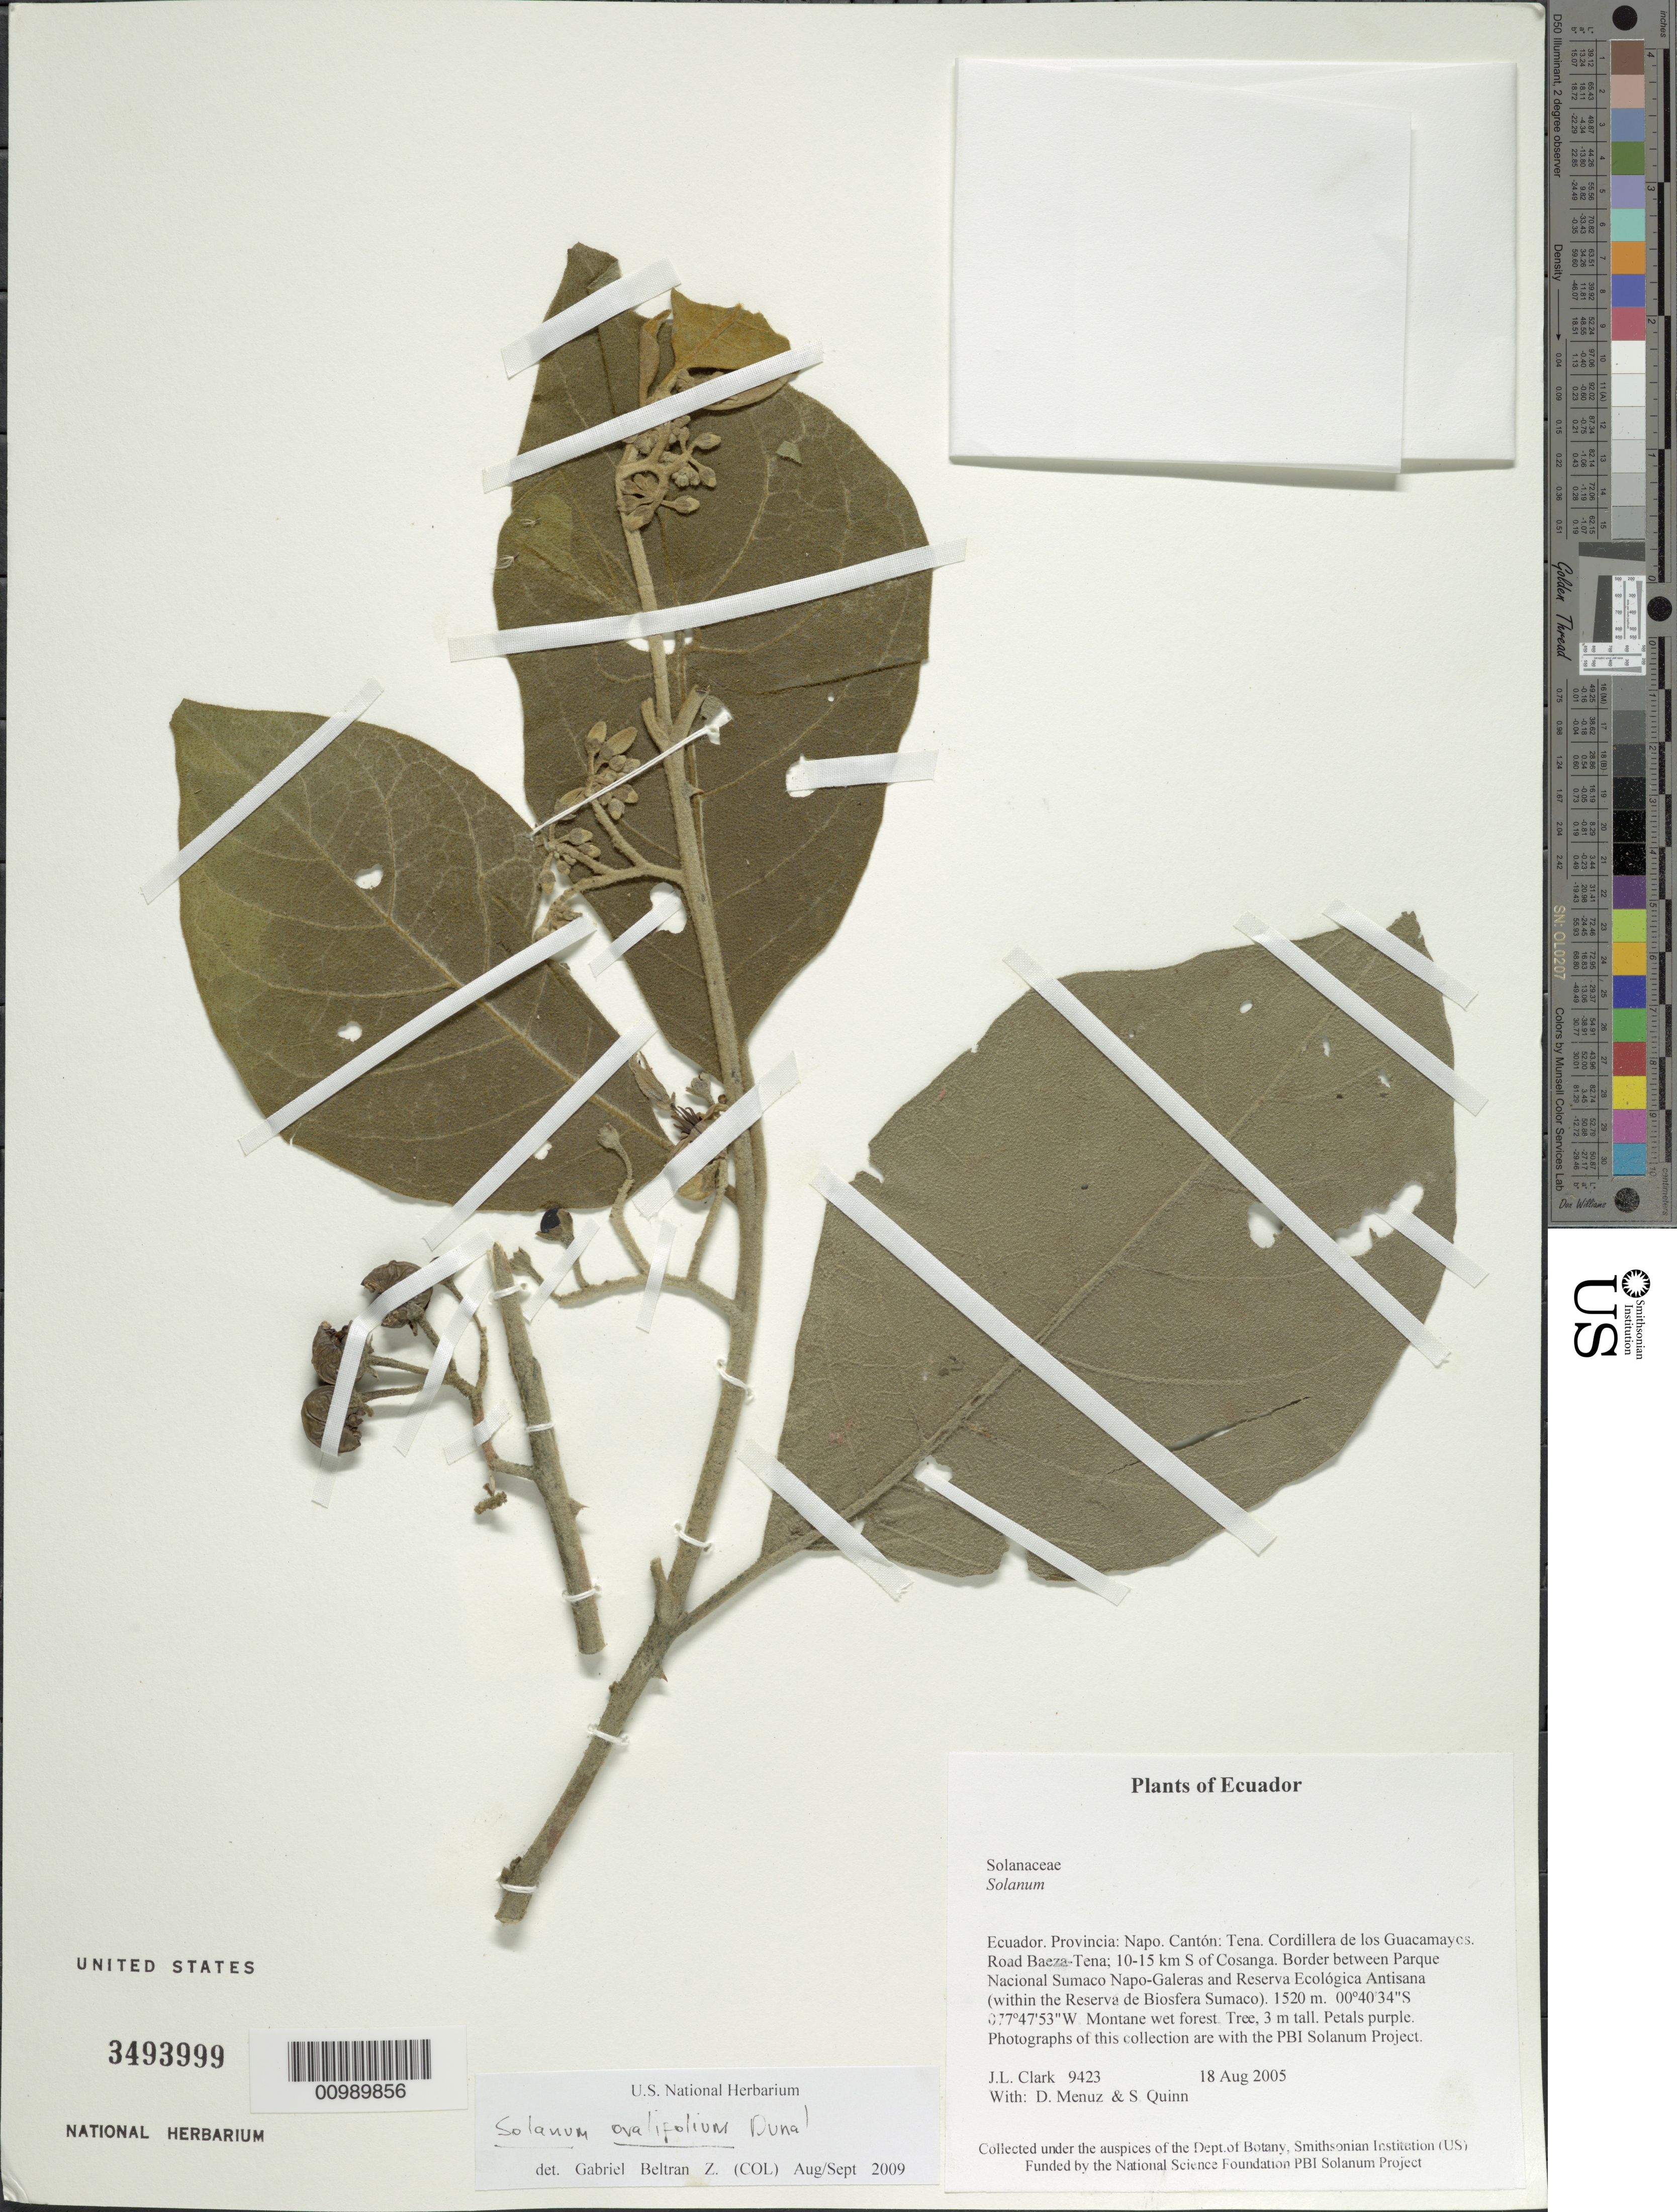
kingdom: Plantae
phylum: Tracheophyta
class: Magnoliopsida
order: Solanales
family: Solanaceae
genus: Solanum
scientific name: Solanum ovalifolium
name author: Dunal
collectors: J. L. Clark, D. Menuz & S. Quinn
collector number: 9423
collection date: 2005-08-18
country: Ecuador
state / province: Napo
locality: Provincia: Napo. Cantón: Tena. Cordillera de los Guacamaycs. Road Naeza-Tena; 10-15 km S of Cosanga. Border between Parque Nacional Sumaco Napo-Galeras and Reserva Ecológica Antisana (within the Reserva de Biosfera Sumaco).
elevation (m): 1520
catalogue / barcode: US 3493999